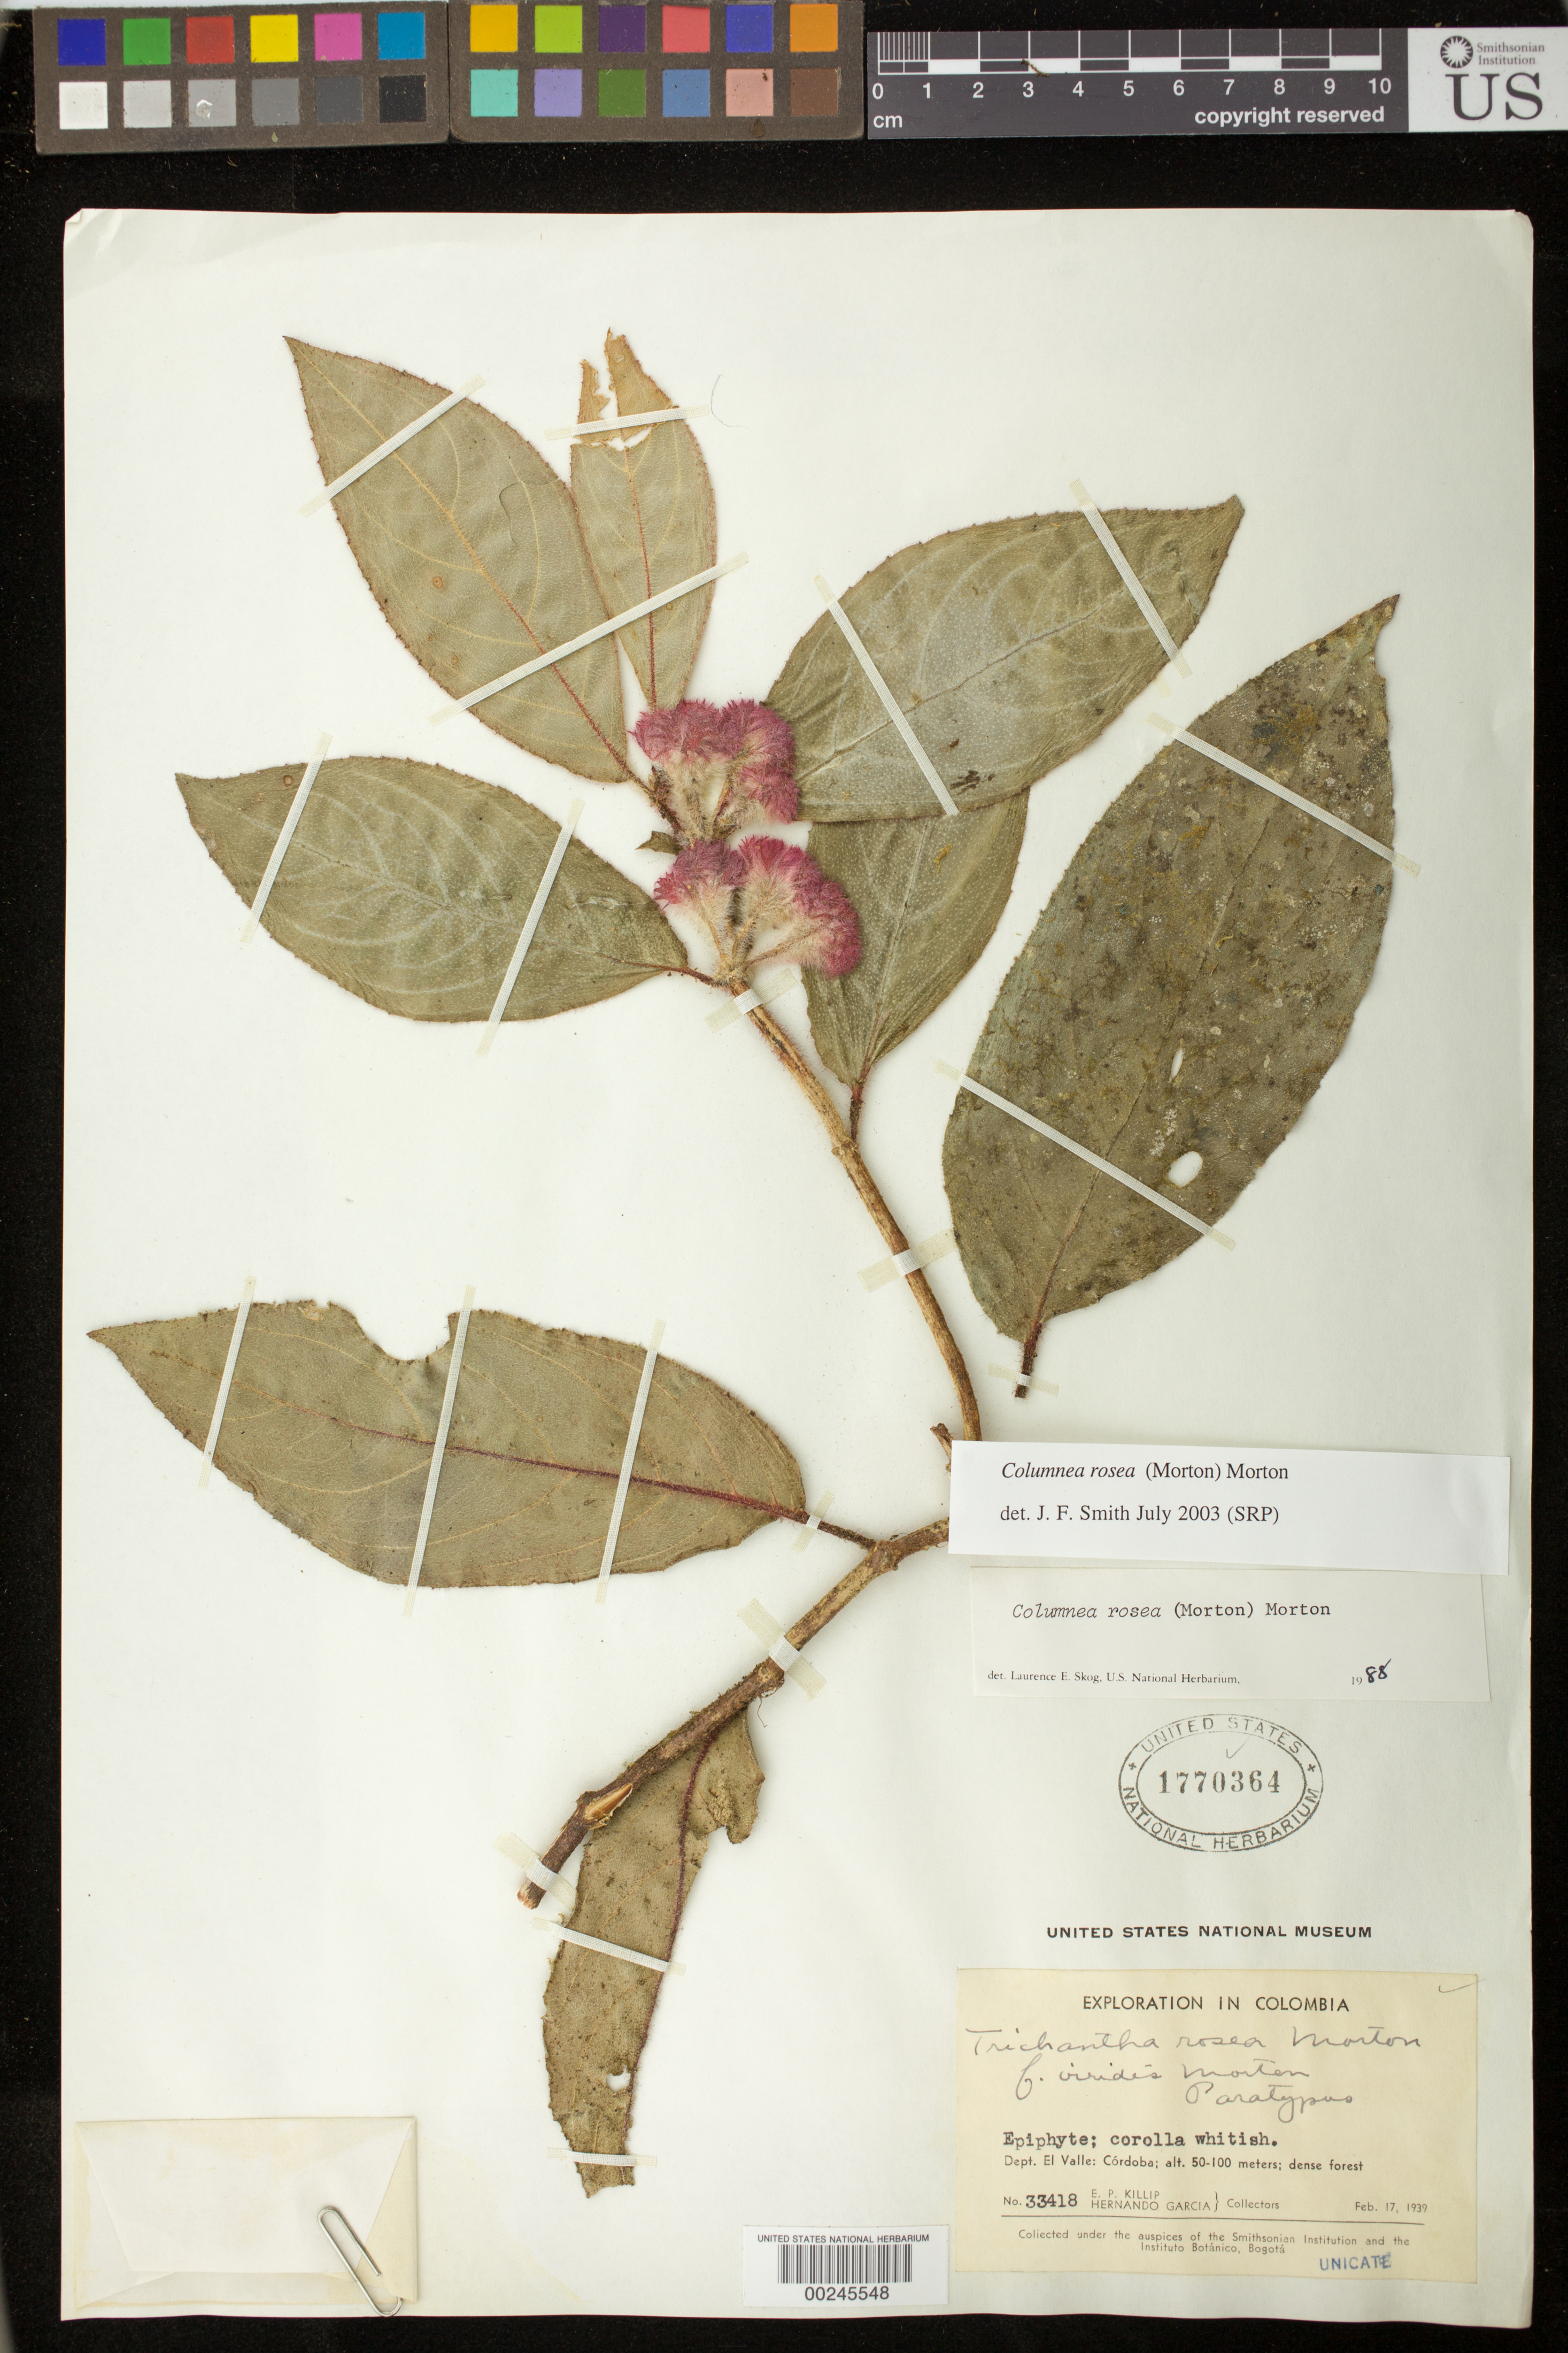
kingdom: Plantae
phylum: Tracheophyta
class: Magnoliopsida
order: Lamiales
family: Gesneriaceae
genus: Columnea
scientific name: Columnea rosea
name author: (C.V. Morton) C.V. Morton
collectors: E. P. Killip & H. Garcia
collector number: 33418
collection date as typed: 17 Feb 1939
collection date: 1939-02-17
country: Colombia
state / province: Valle del Cauca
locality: Córdoba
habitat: Dense forest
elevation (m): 50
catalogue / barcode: US 1770364